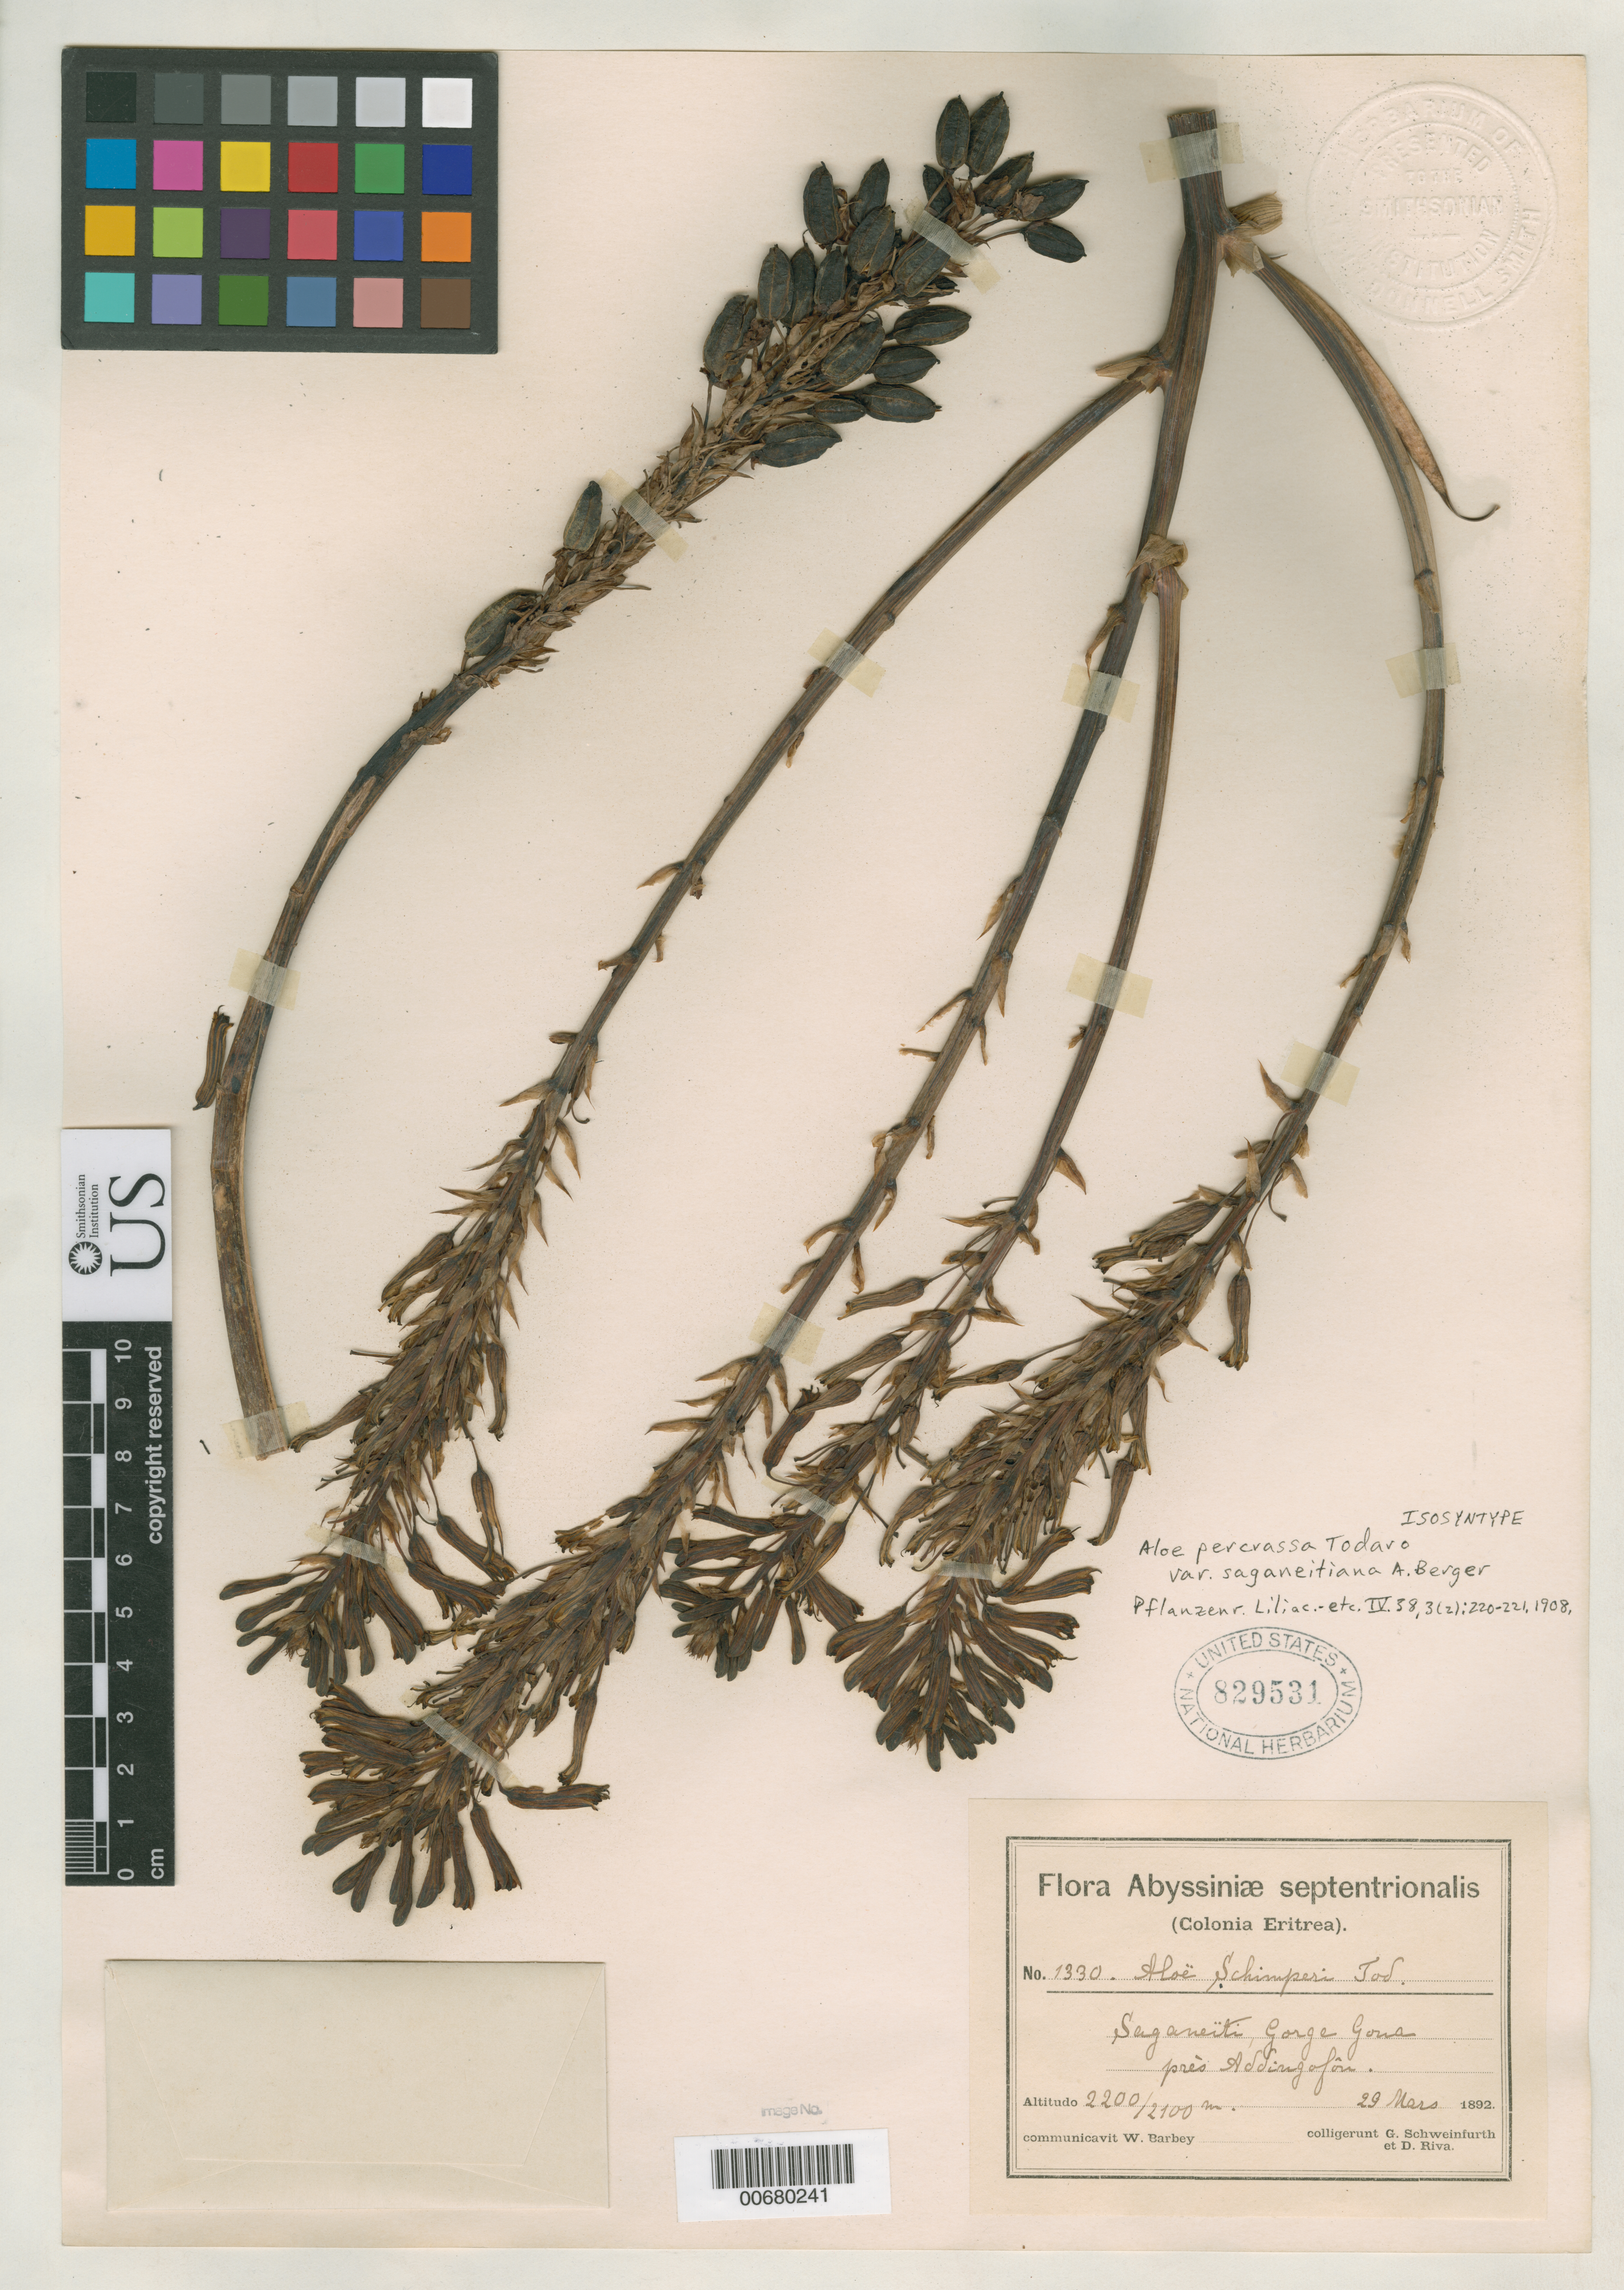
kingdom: Plantae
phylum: Tracheophyta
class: Liliopsida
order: Asparagales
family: Asphodelaceae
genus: Aloe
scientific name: Aloe percrassa var. saganeitiana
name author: A. Berger in Engl.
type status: Isosyntype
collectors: G. A. Schweinfurth & D. Riva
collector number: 1330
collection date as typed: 29 Mar 1892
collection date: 1892-03-29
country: Eritrea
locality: Saganeiti, Gorge Gona pres Addingofon.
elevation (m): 2100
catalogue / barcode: US 829531